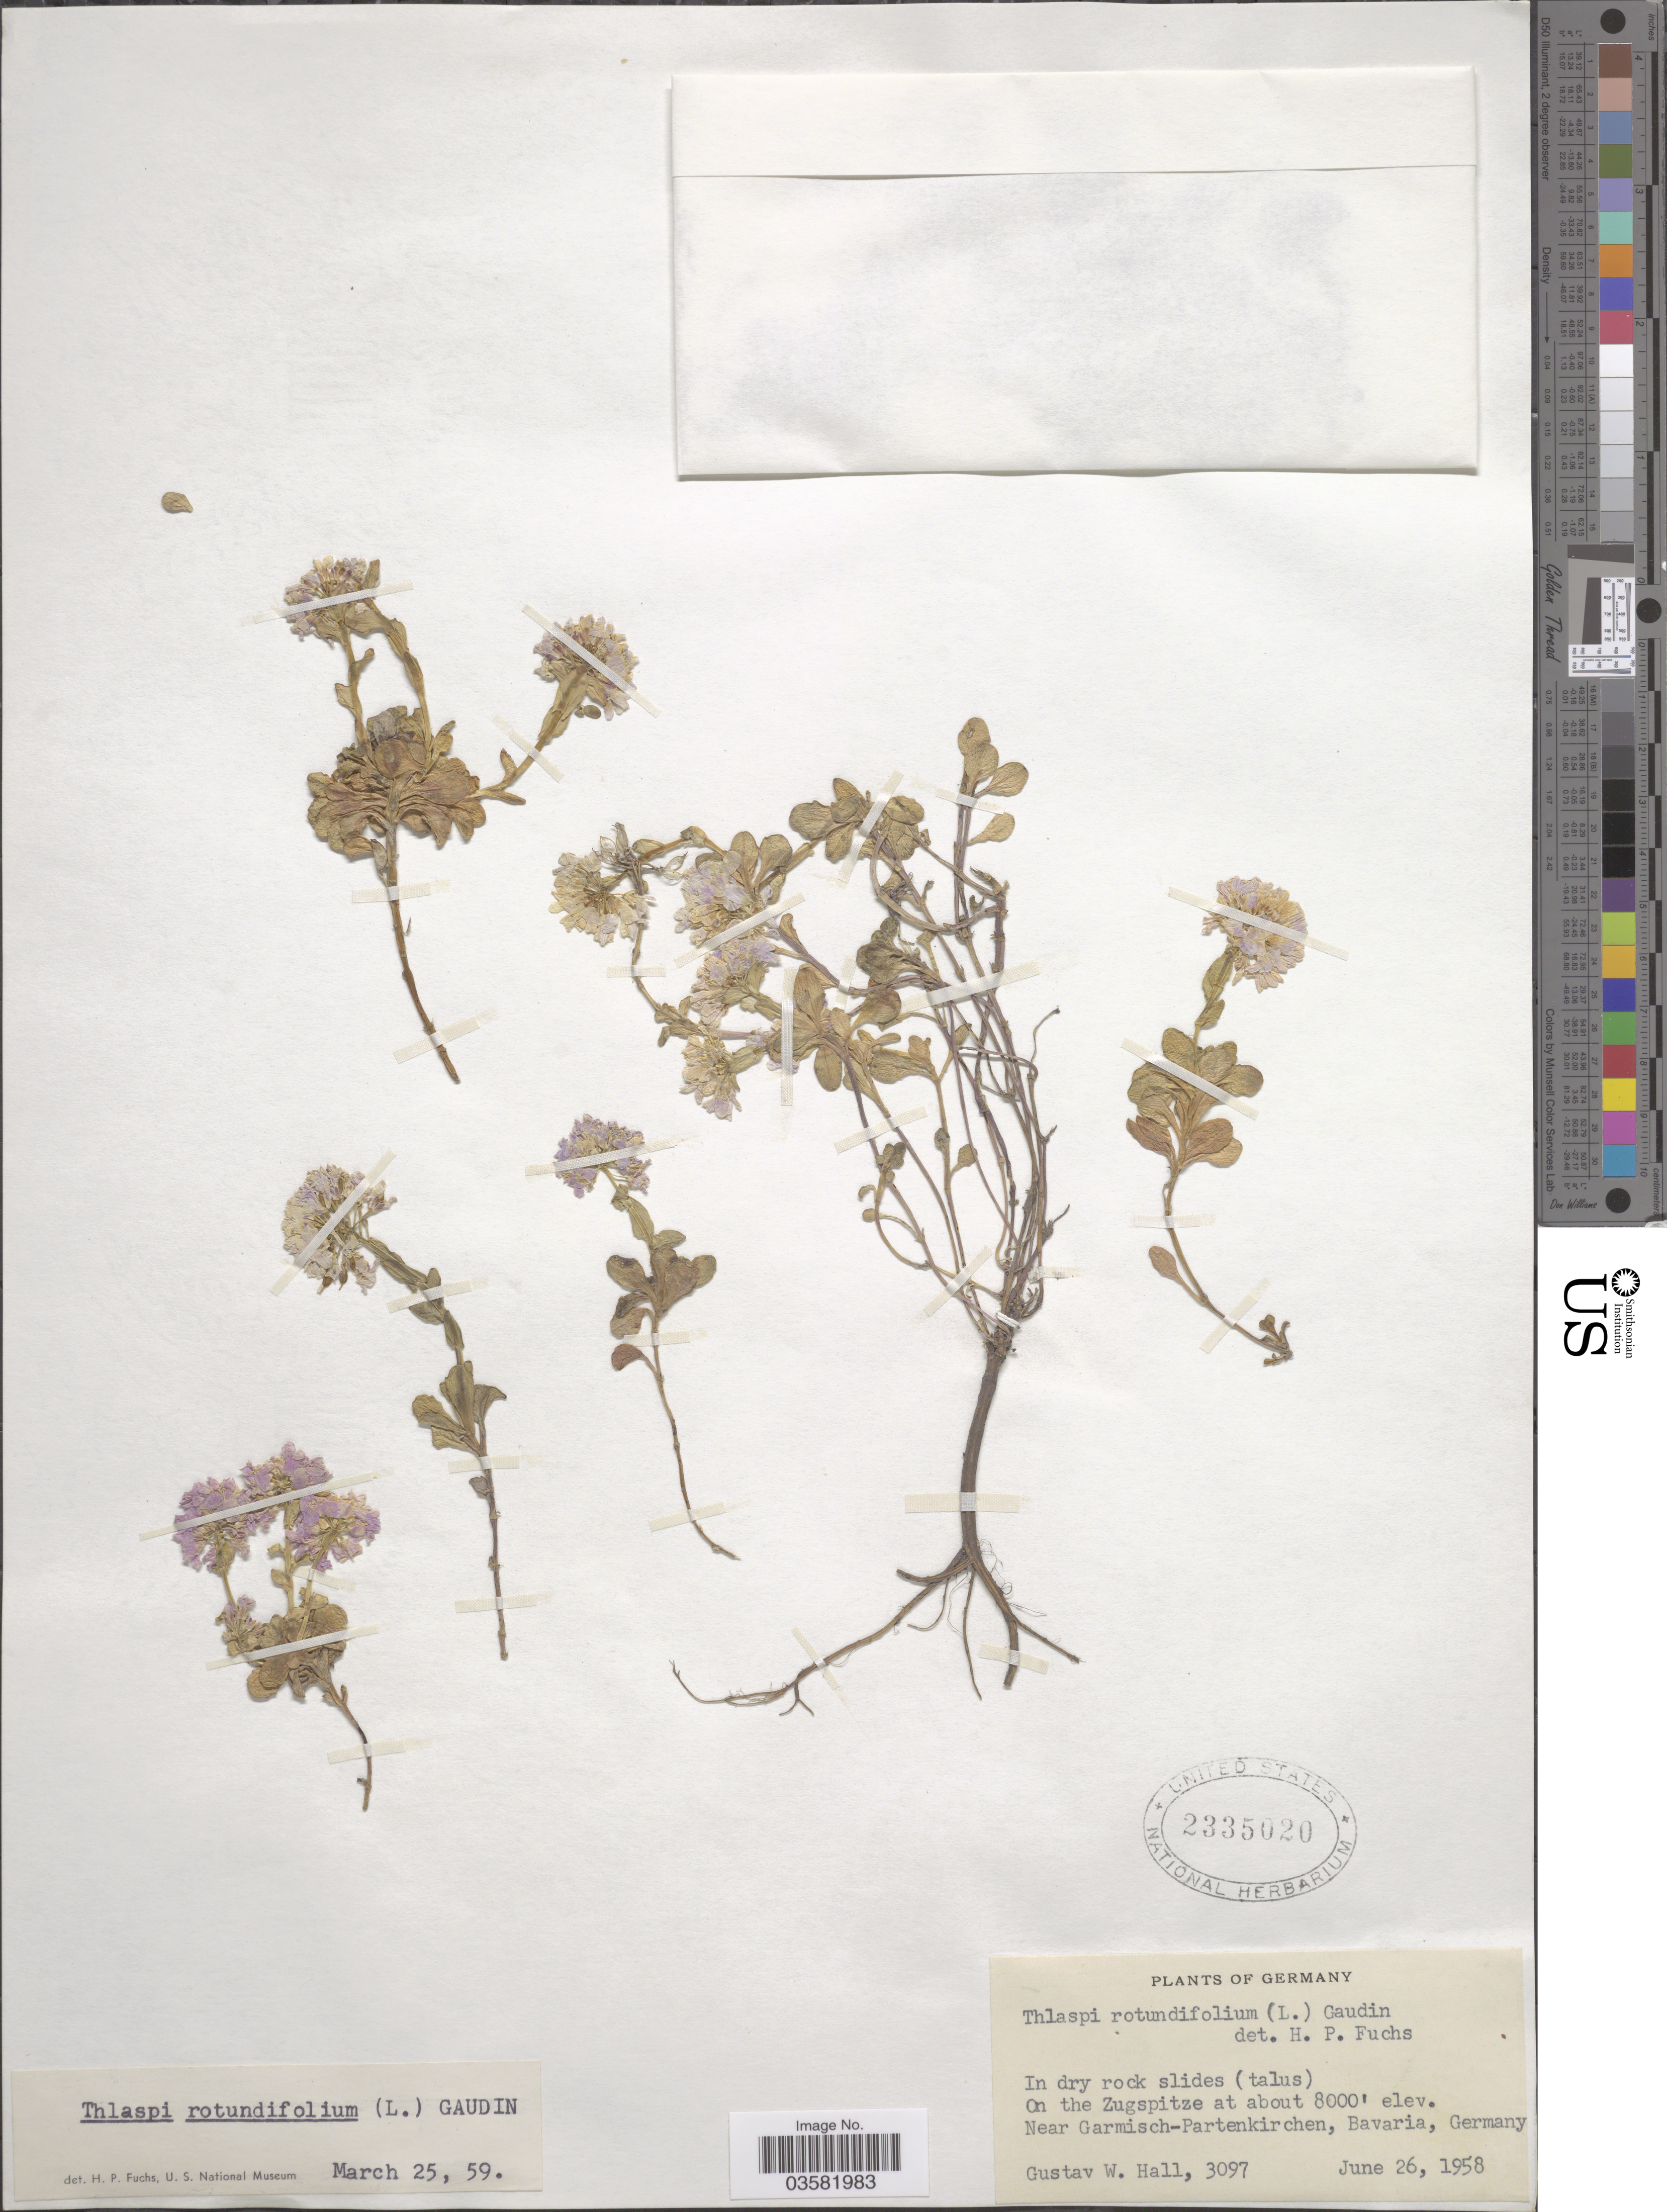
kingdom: Plantae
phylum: Tracheophyta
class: Magnoliopsida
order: Brassicales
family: Brassicaceae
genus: Thlaspi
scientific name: Thlaspi rotundifolium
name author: (L.) Gaudin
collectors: G. Hall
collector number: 3097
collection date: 1958-06-26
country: Germany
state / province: Bayern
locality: On the Zugspitze. Near Garmisch-Partenkirchen, Bavaria.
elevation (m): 2438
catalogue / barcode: US 2335020